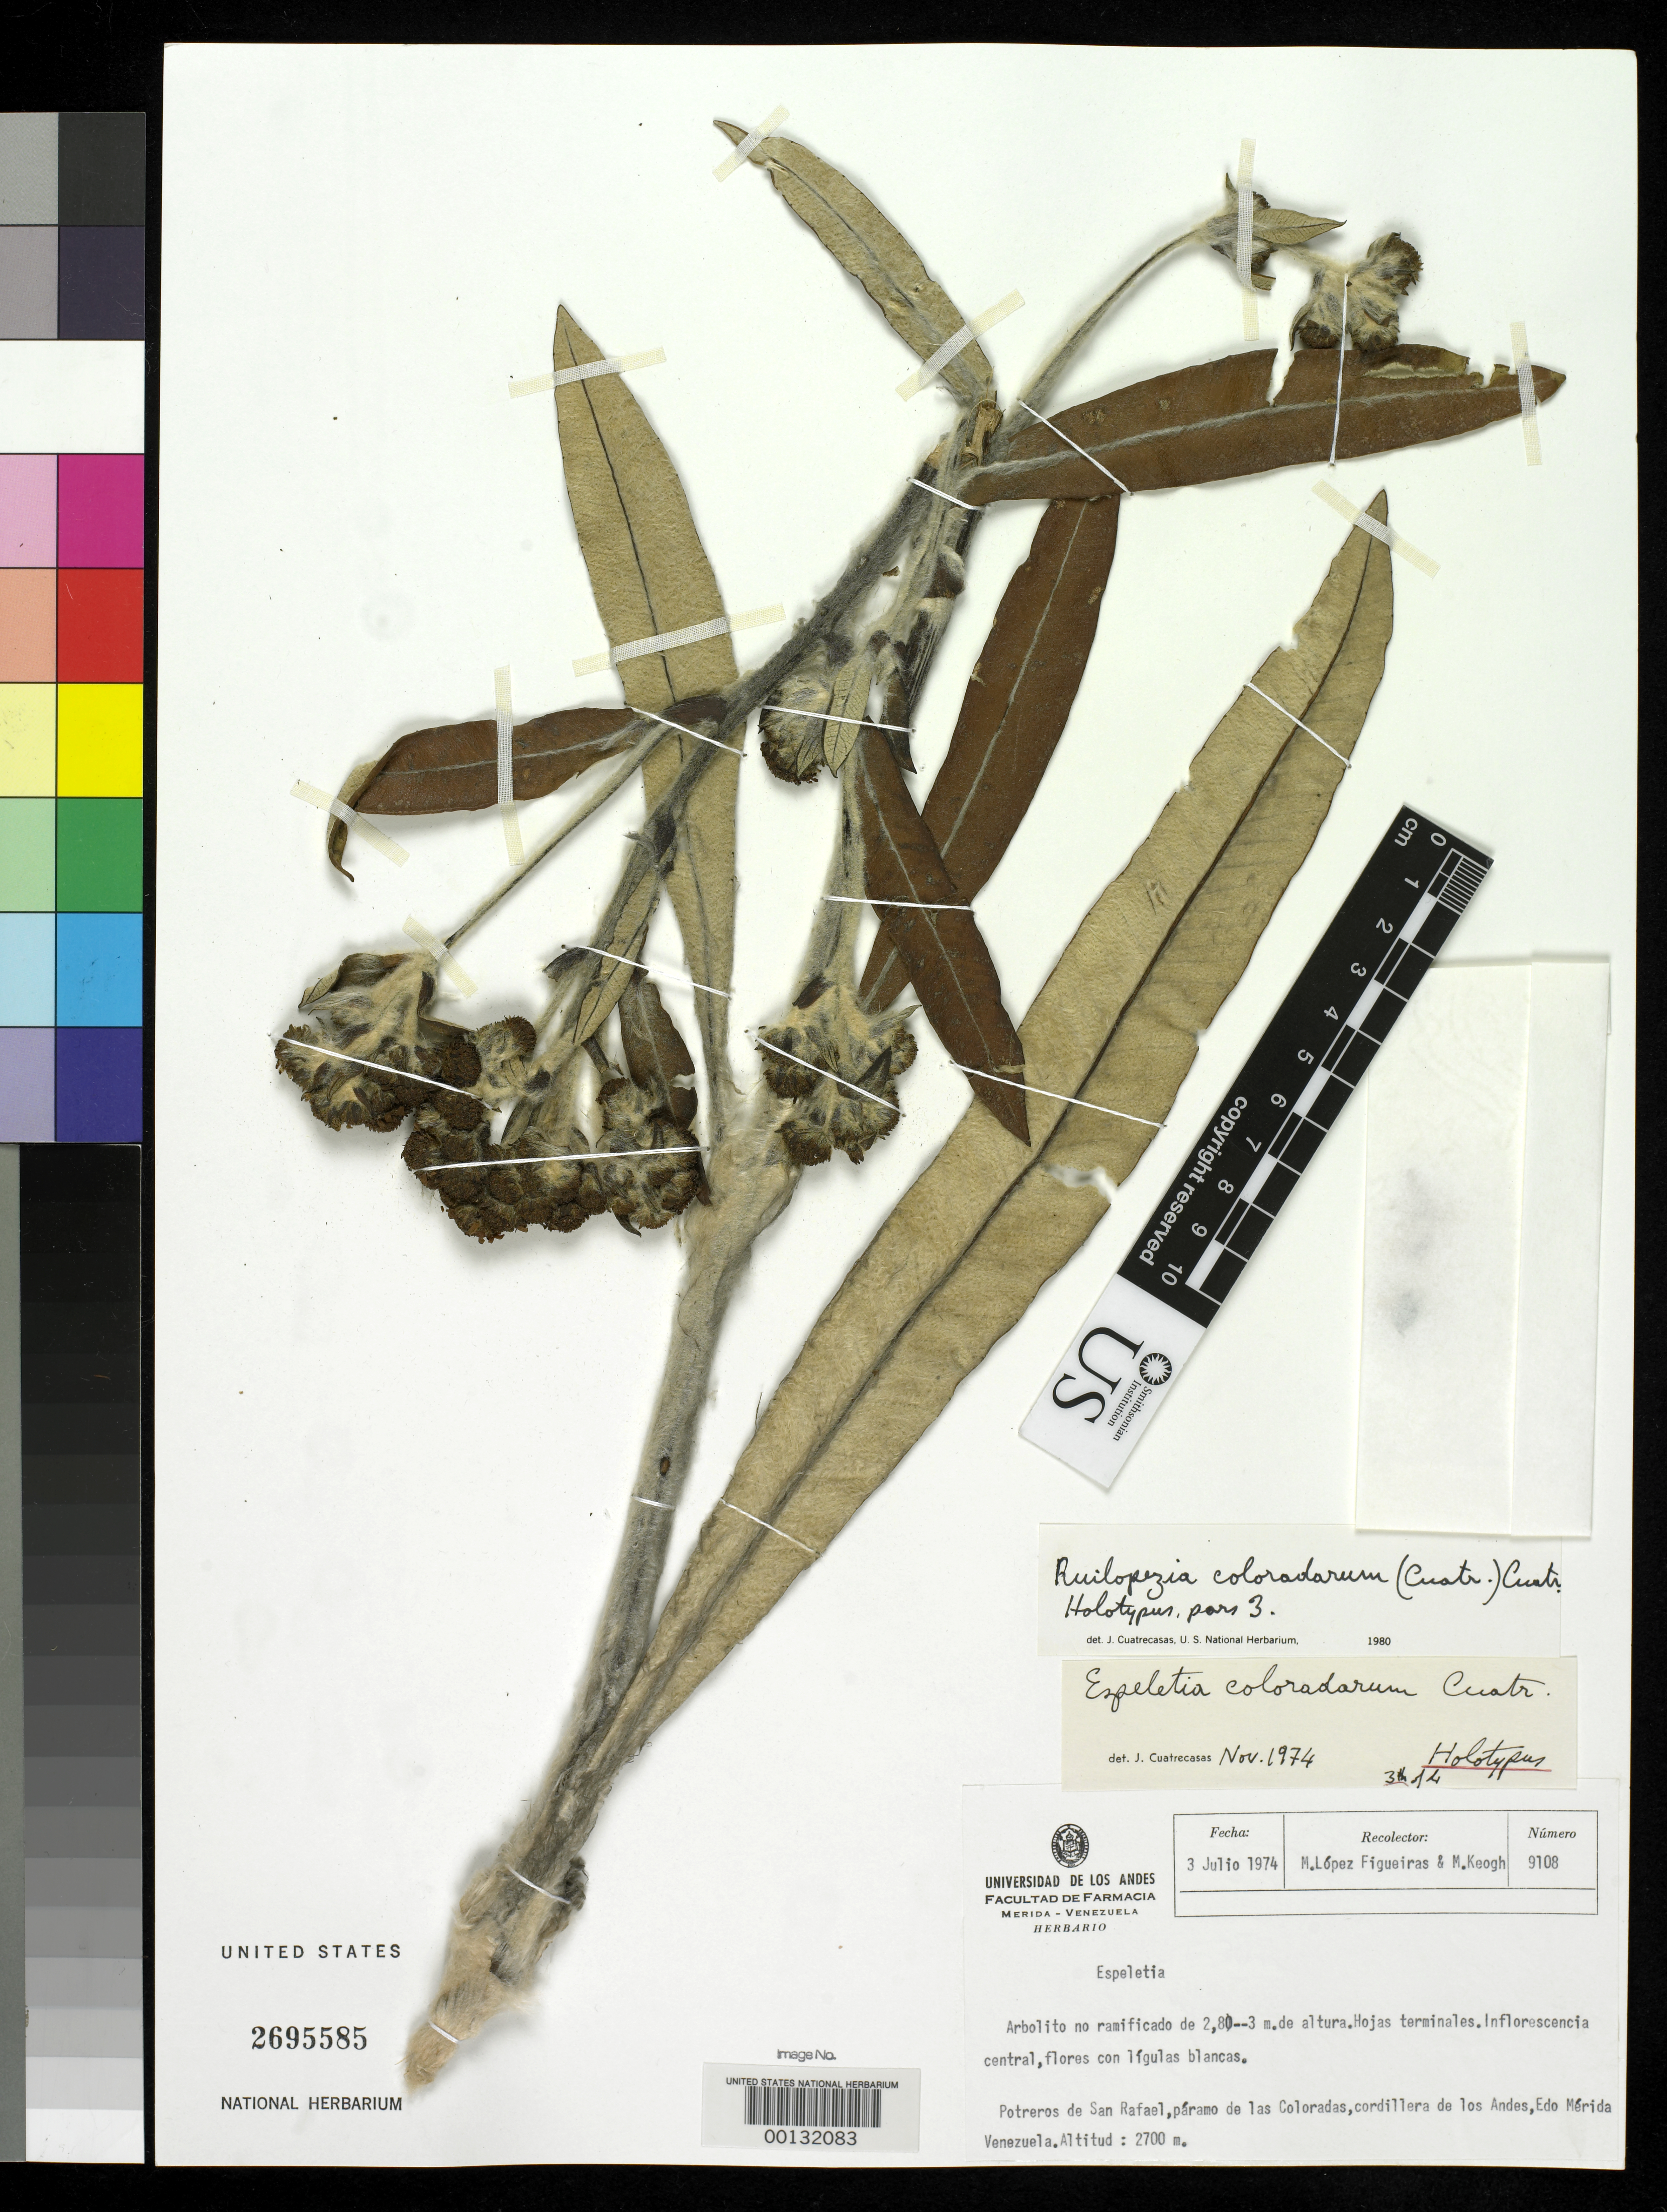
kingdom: Plantae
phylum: Tracheophyta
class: Magnoliopsida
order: Asterales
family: Asteraceae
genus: Espeletia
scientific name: Espeletia coloradarum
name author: Cuatrec.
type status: Holotype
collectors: M. López Figueiras & M. Keogh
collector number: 9108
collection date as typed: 03 Jul 1974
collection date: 1974-07-03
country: Venezuela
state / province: Mérida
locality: Potreros de San Rafael, Páramo de las Coloradas, Cordillera de Los Andes.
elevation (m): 2700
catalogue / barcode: US 2695585